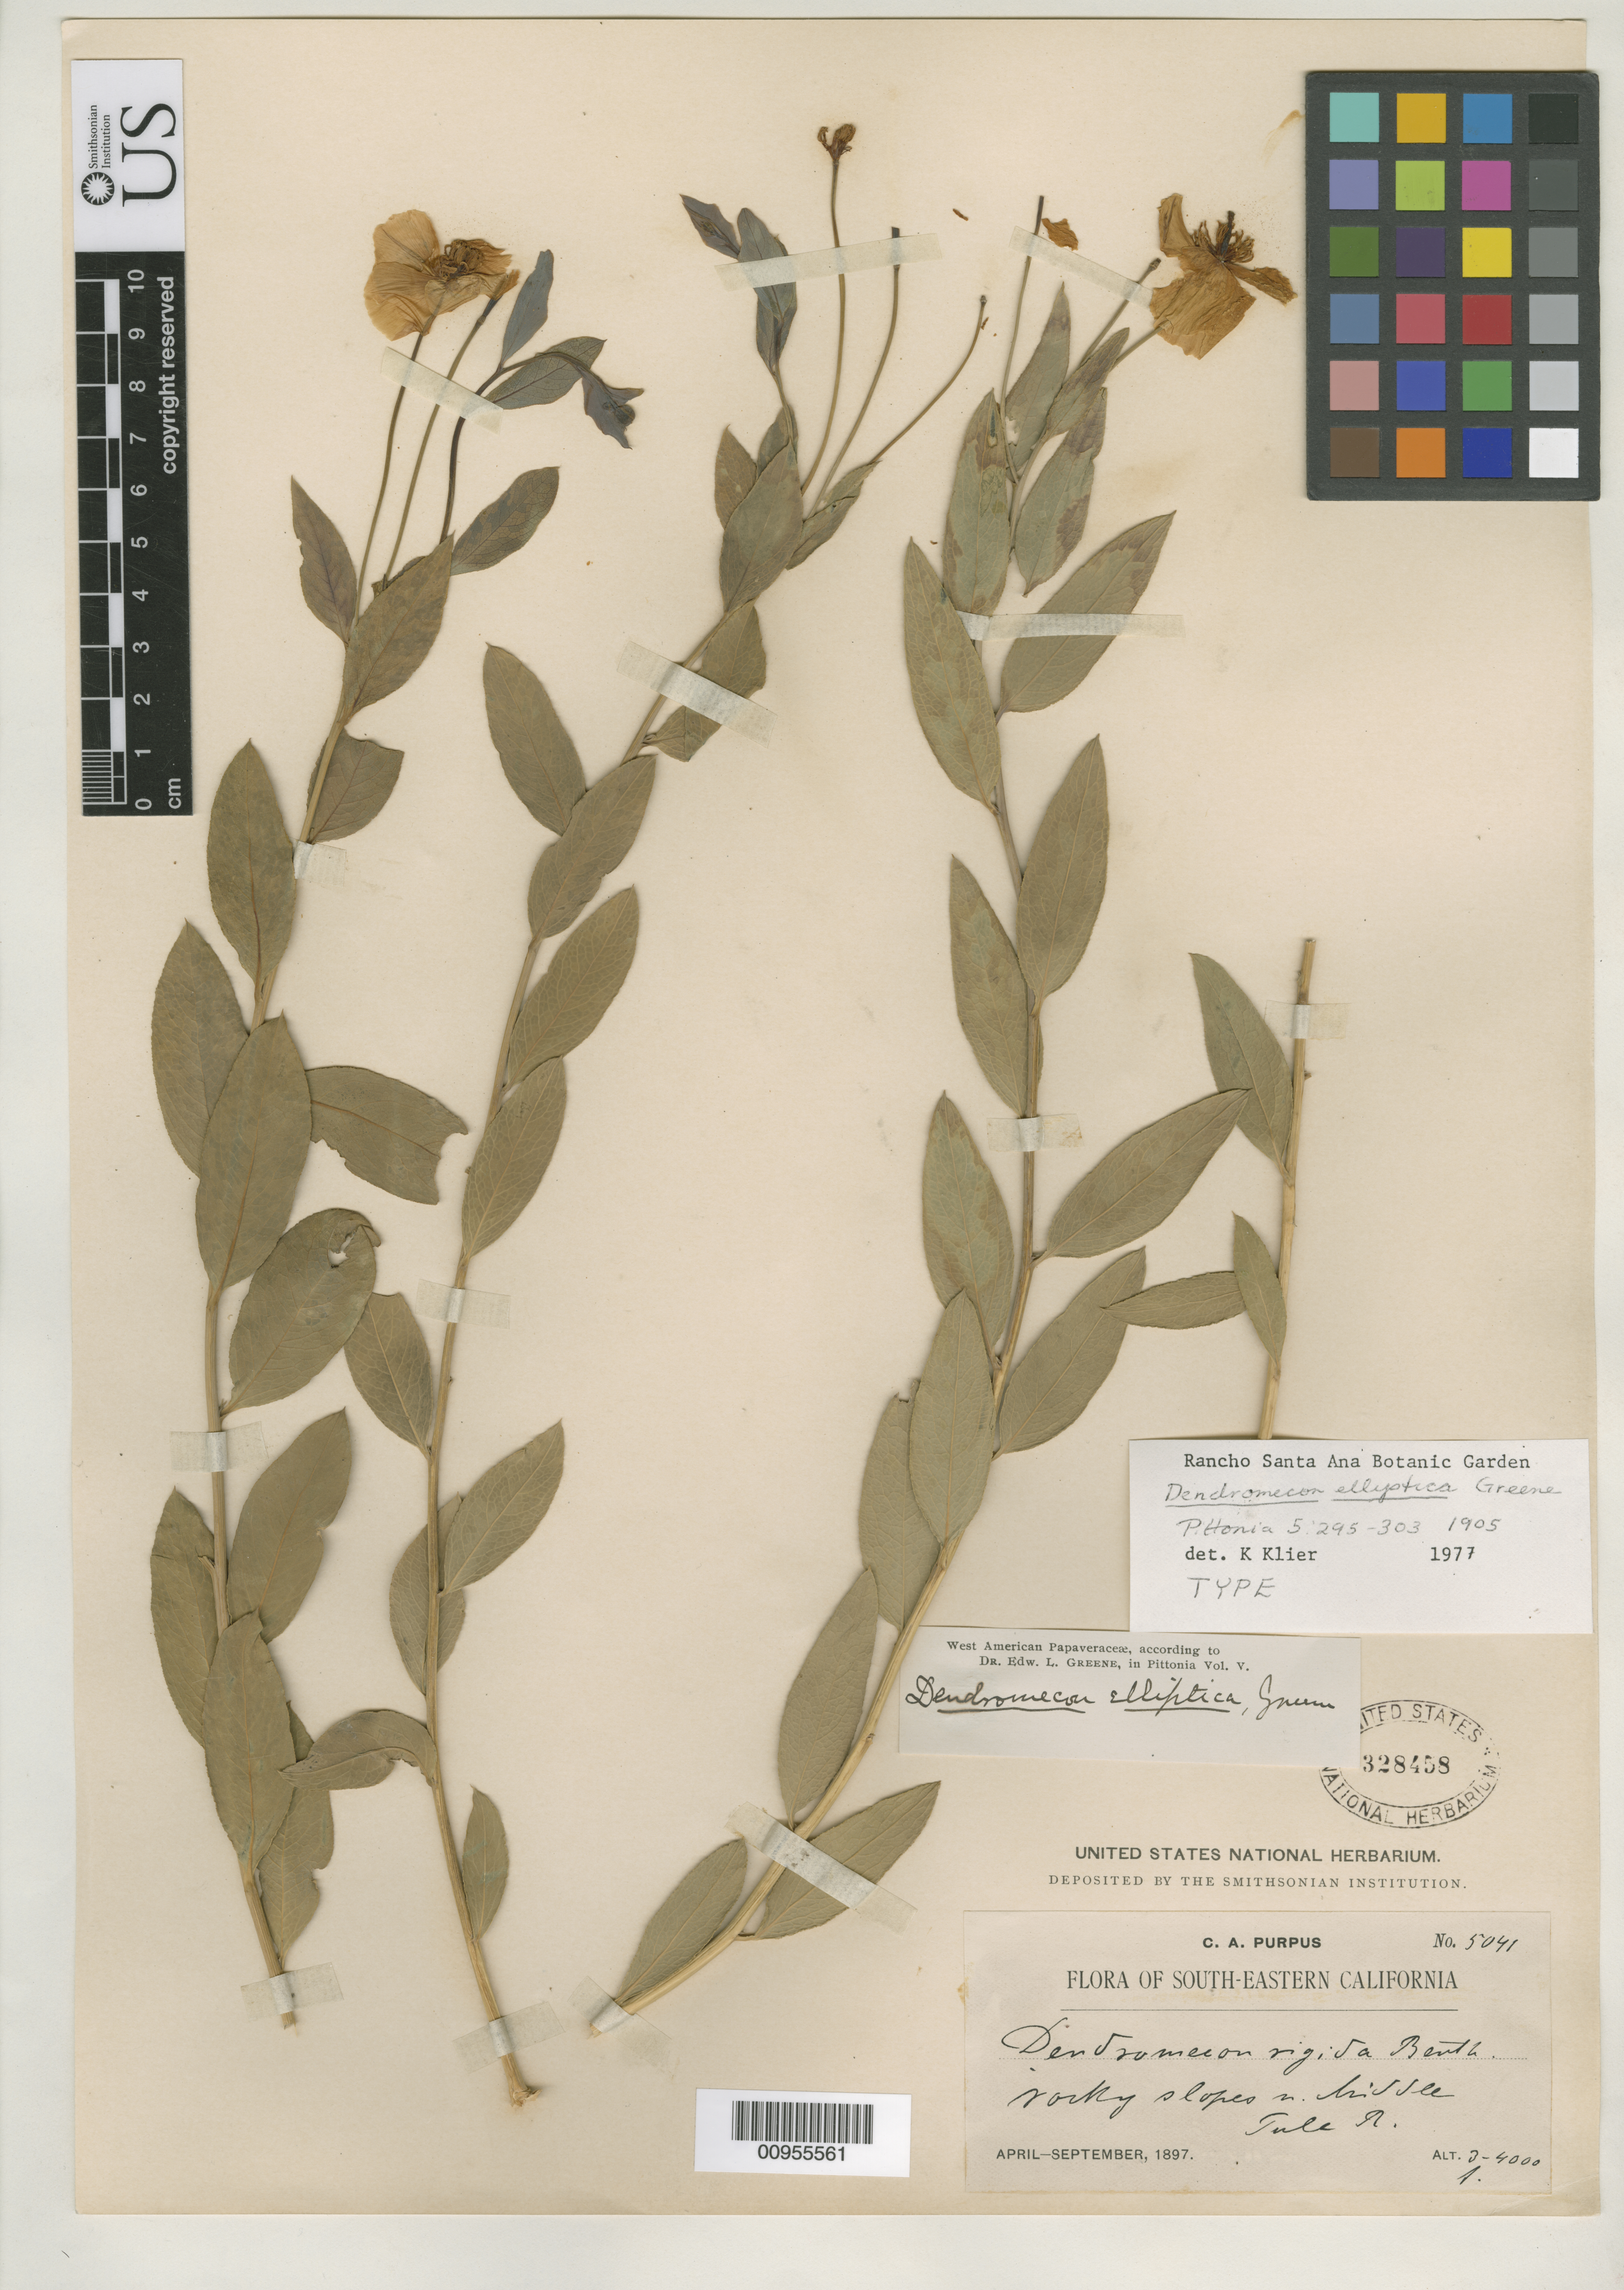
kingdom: Plantae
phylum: Tracheophyta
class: Magnoliopsida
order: Ranunculales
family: Papaveraceae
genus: Dendromecon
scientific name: Dendromecon elliptica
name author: Greene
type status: Syntype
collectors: C. A. Purpus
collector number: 5041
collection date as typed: Apr 1897 to -- Sep 1897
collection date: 1897-04/1897-09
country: United States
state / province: California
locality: Tule R.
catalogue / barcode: US 328458